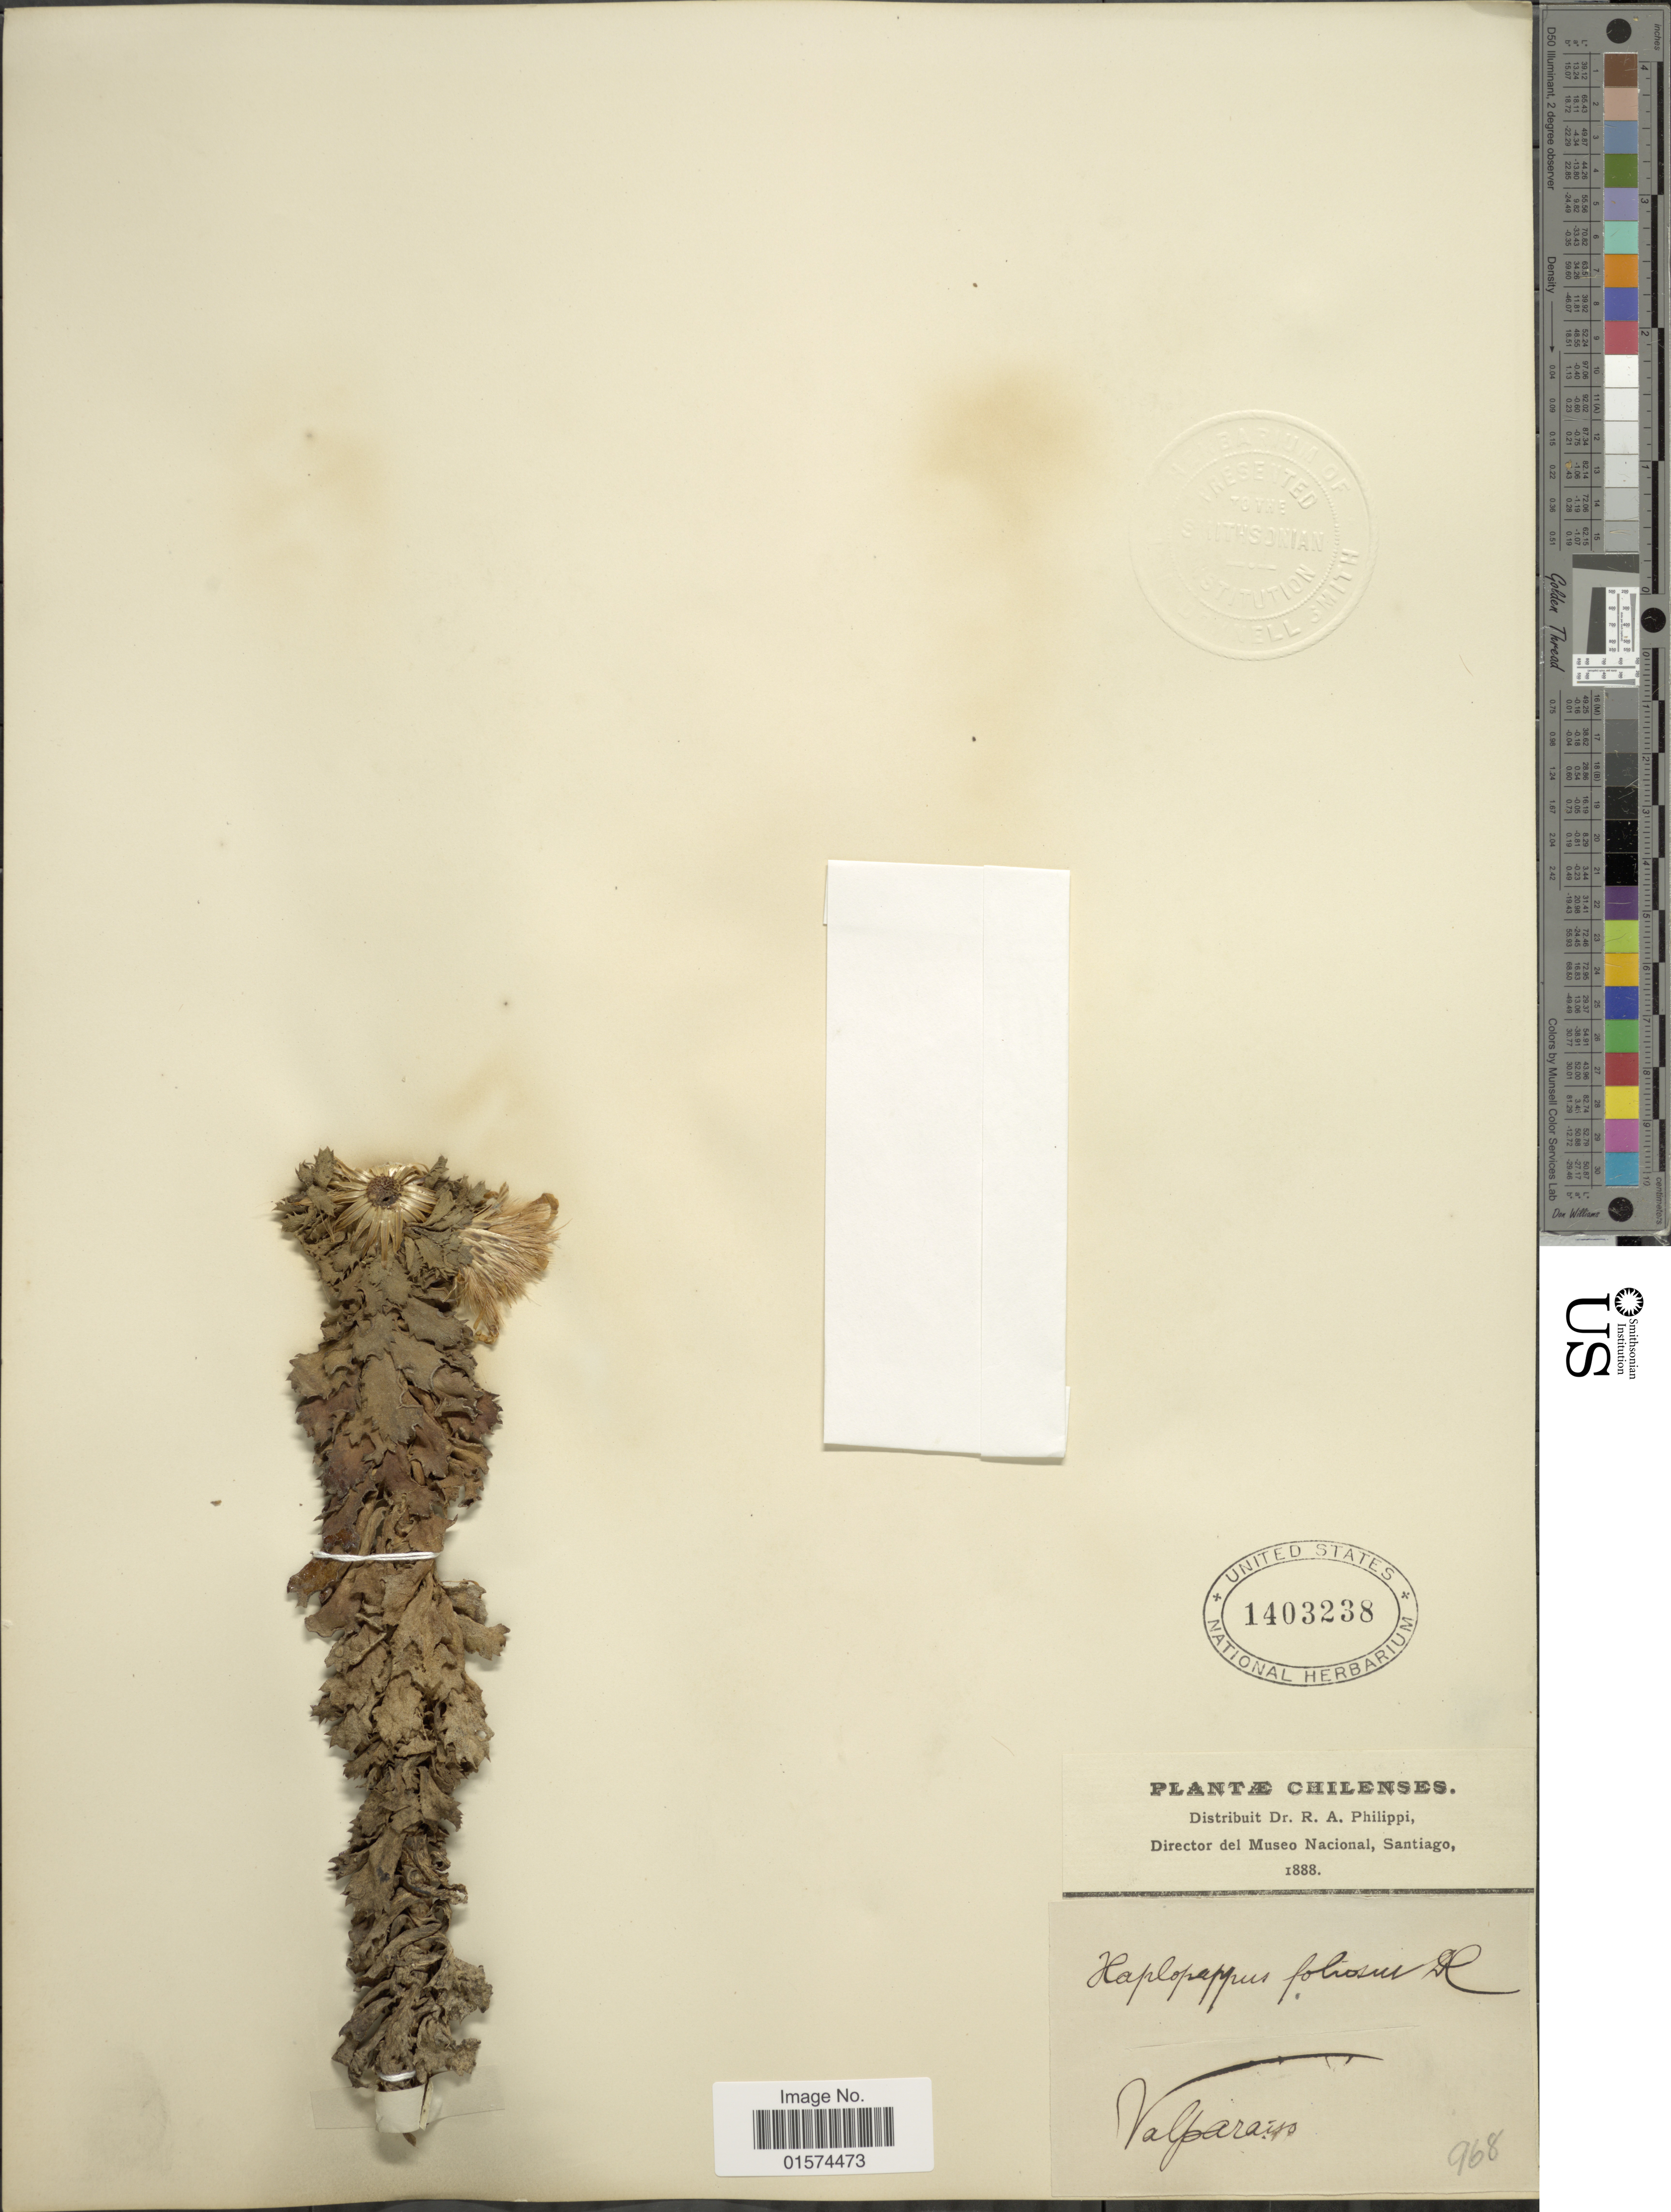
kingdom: Plantae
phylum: Tracheophyta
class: Magnoliopsida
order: Asterales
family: Asteraceae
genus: Haplopappus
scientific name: Haplopappus foliosus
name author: DC.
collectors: R. A. Philippi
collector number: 968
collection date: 1888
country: Chile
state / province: Valparaíso (V)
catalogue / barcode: US 1403238